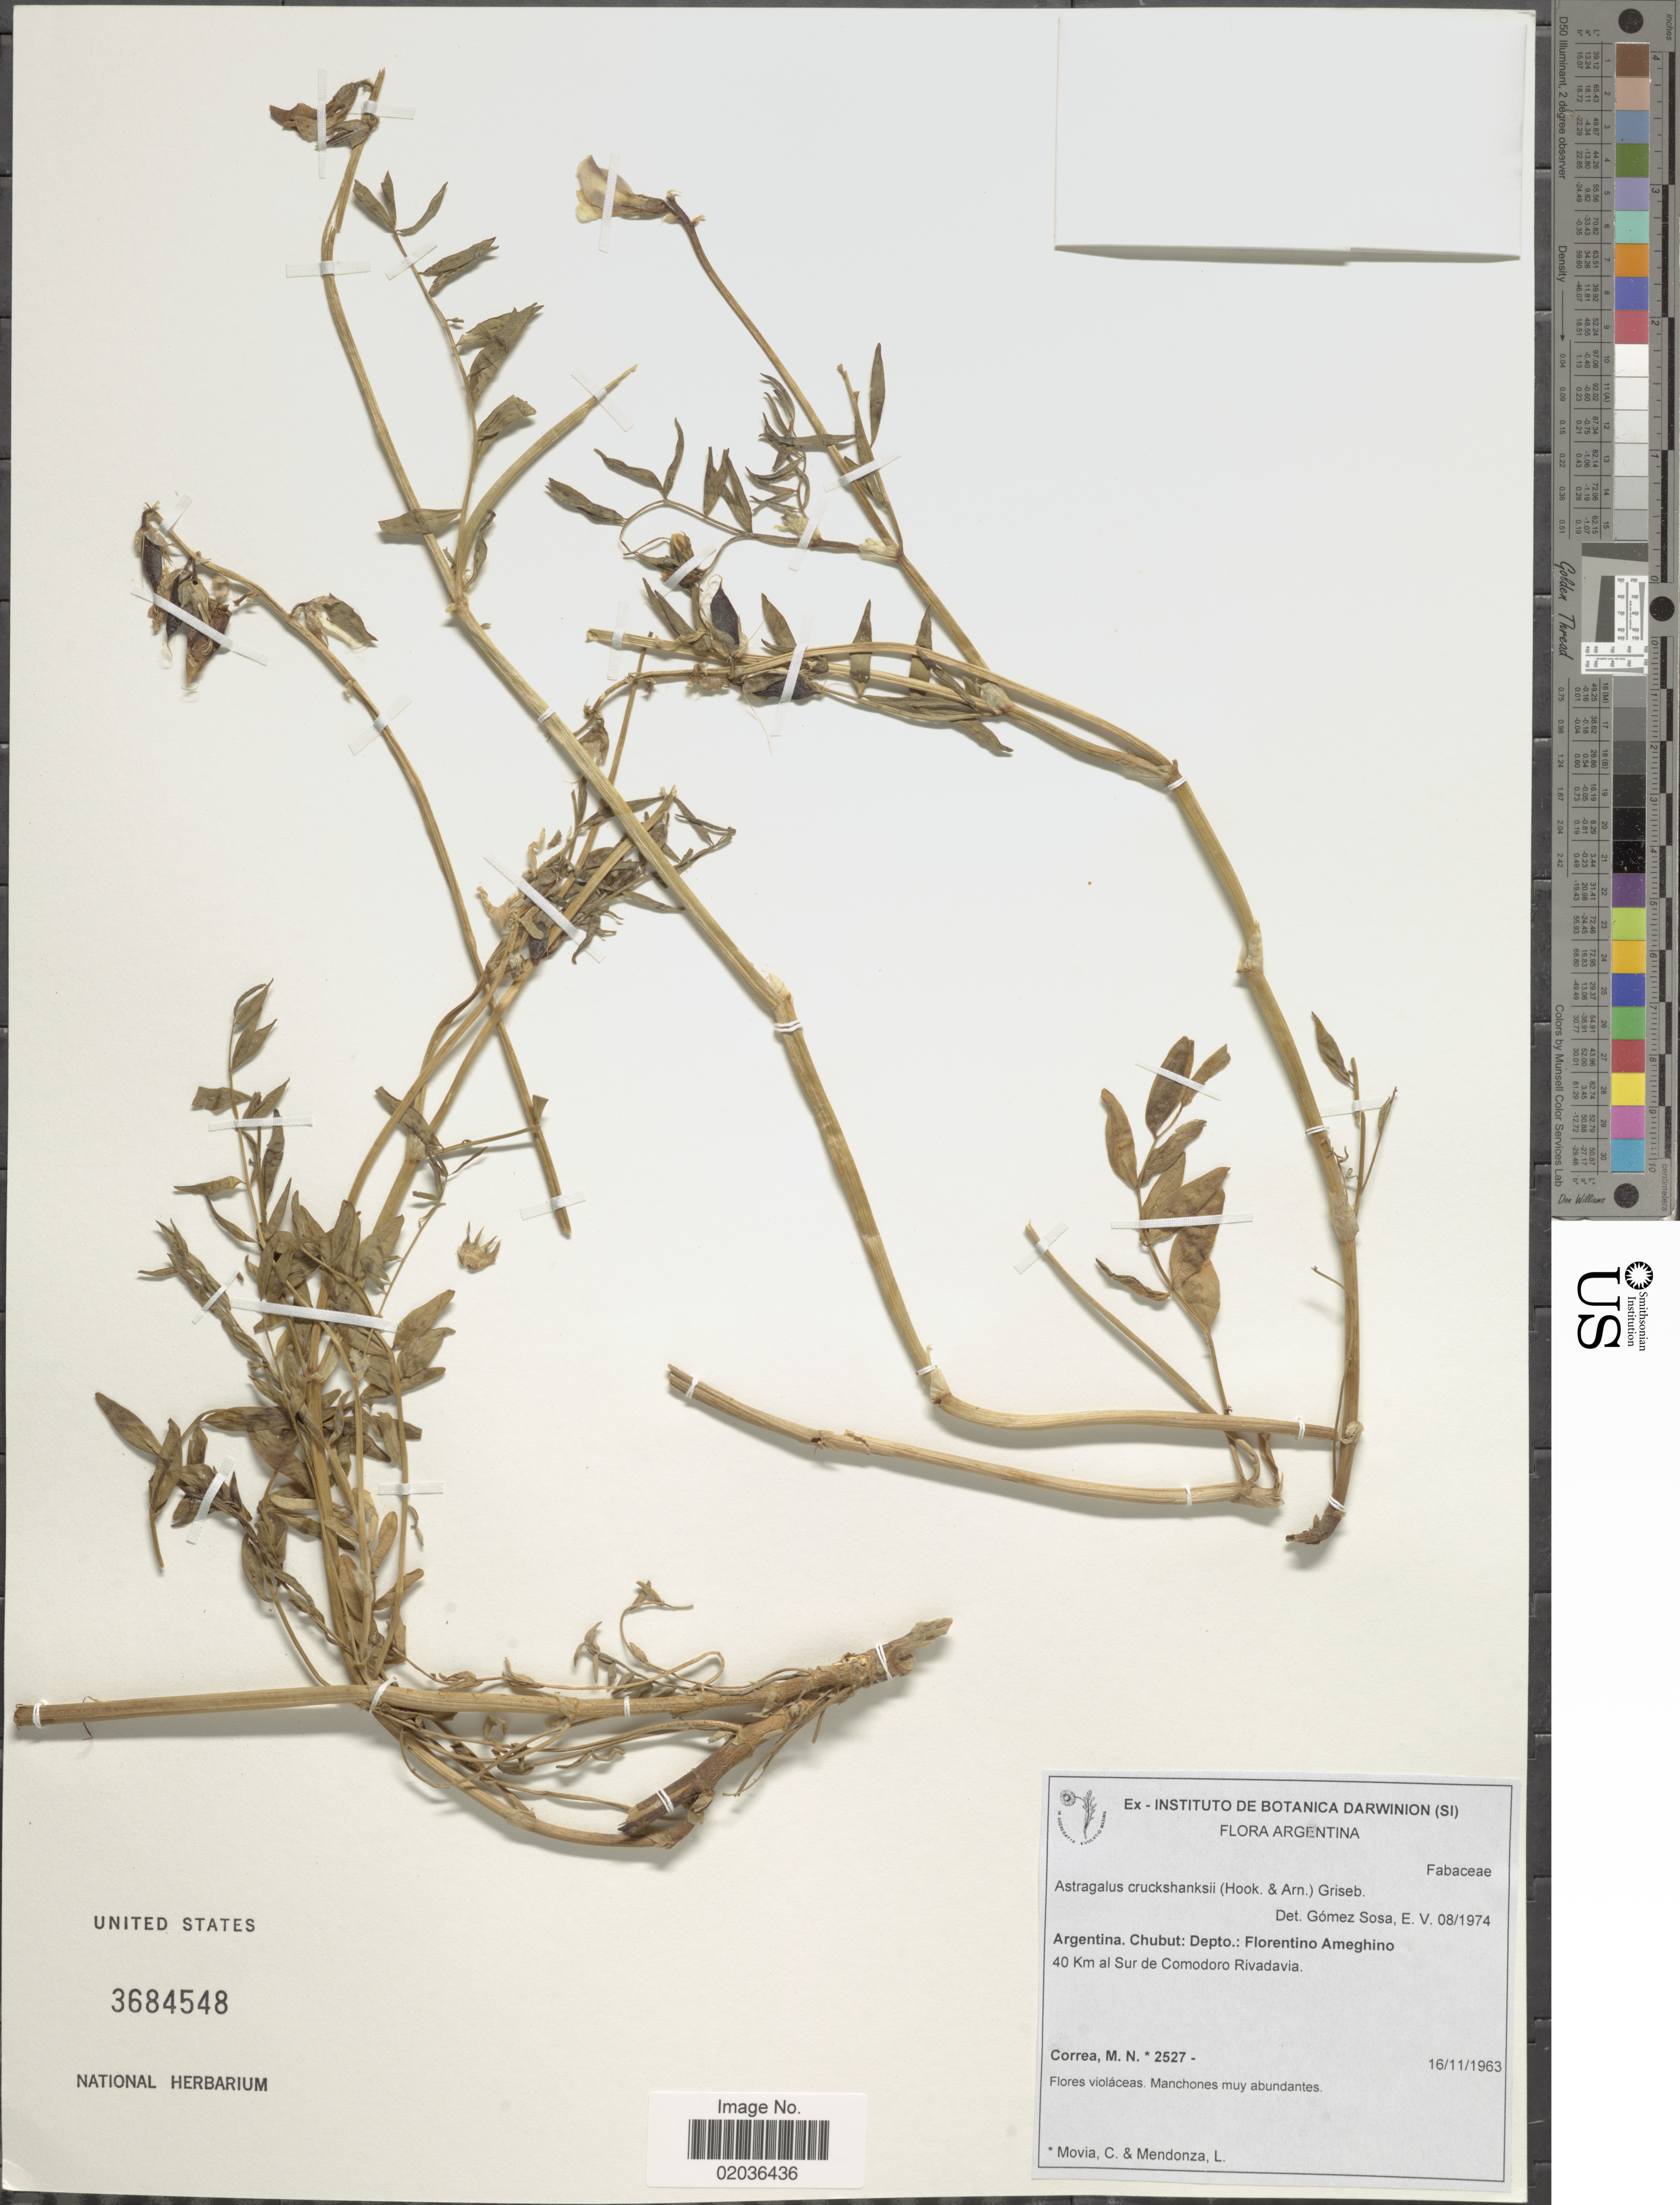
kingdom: Plantae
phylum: Tracheophyta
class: Magnoliopsida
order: Fabales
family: Fabaceae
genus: Astragalus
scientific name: Astragalus cruckshanksii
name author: (Hook. & Arn.) Griseb.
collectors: M. N. Correa, Movia & L. Mendoza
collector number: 2527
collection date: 1963-11-16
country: Argentina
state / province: Chubut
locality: Depto.: Florentino Ameghino. 40 Km al Sur de Comodoro Rivadavia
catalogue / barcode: US 3684548